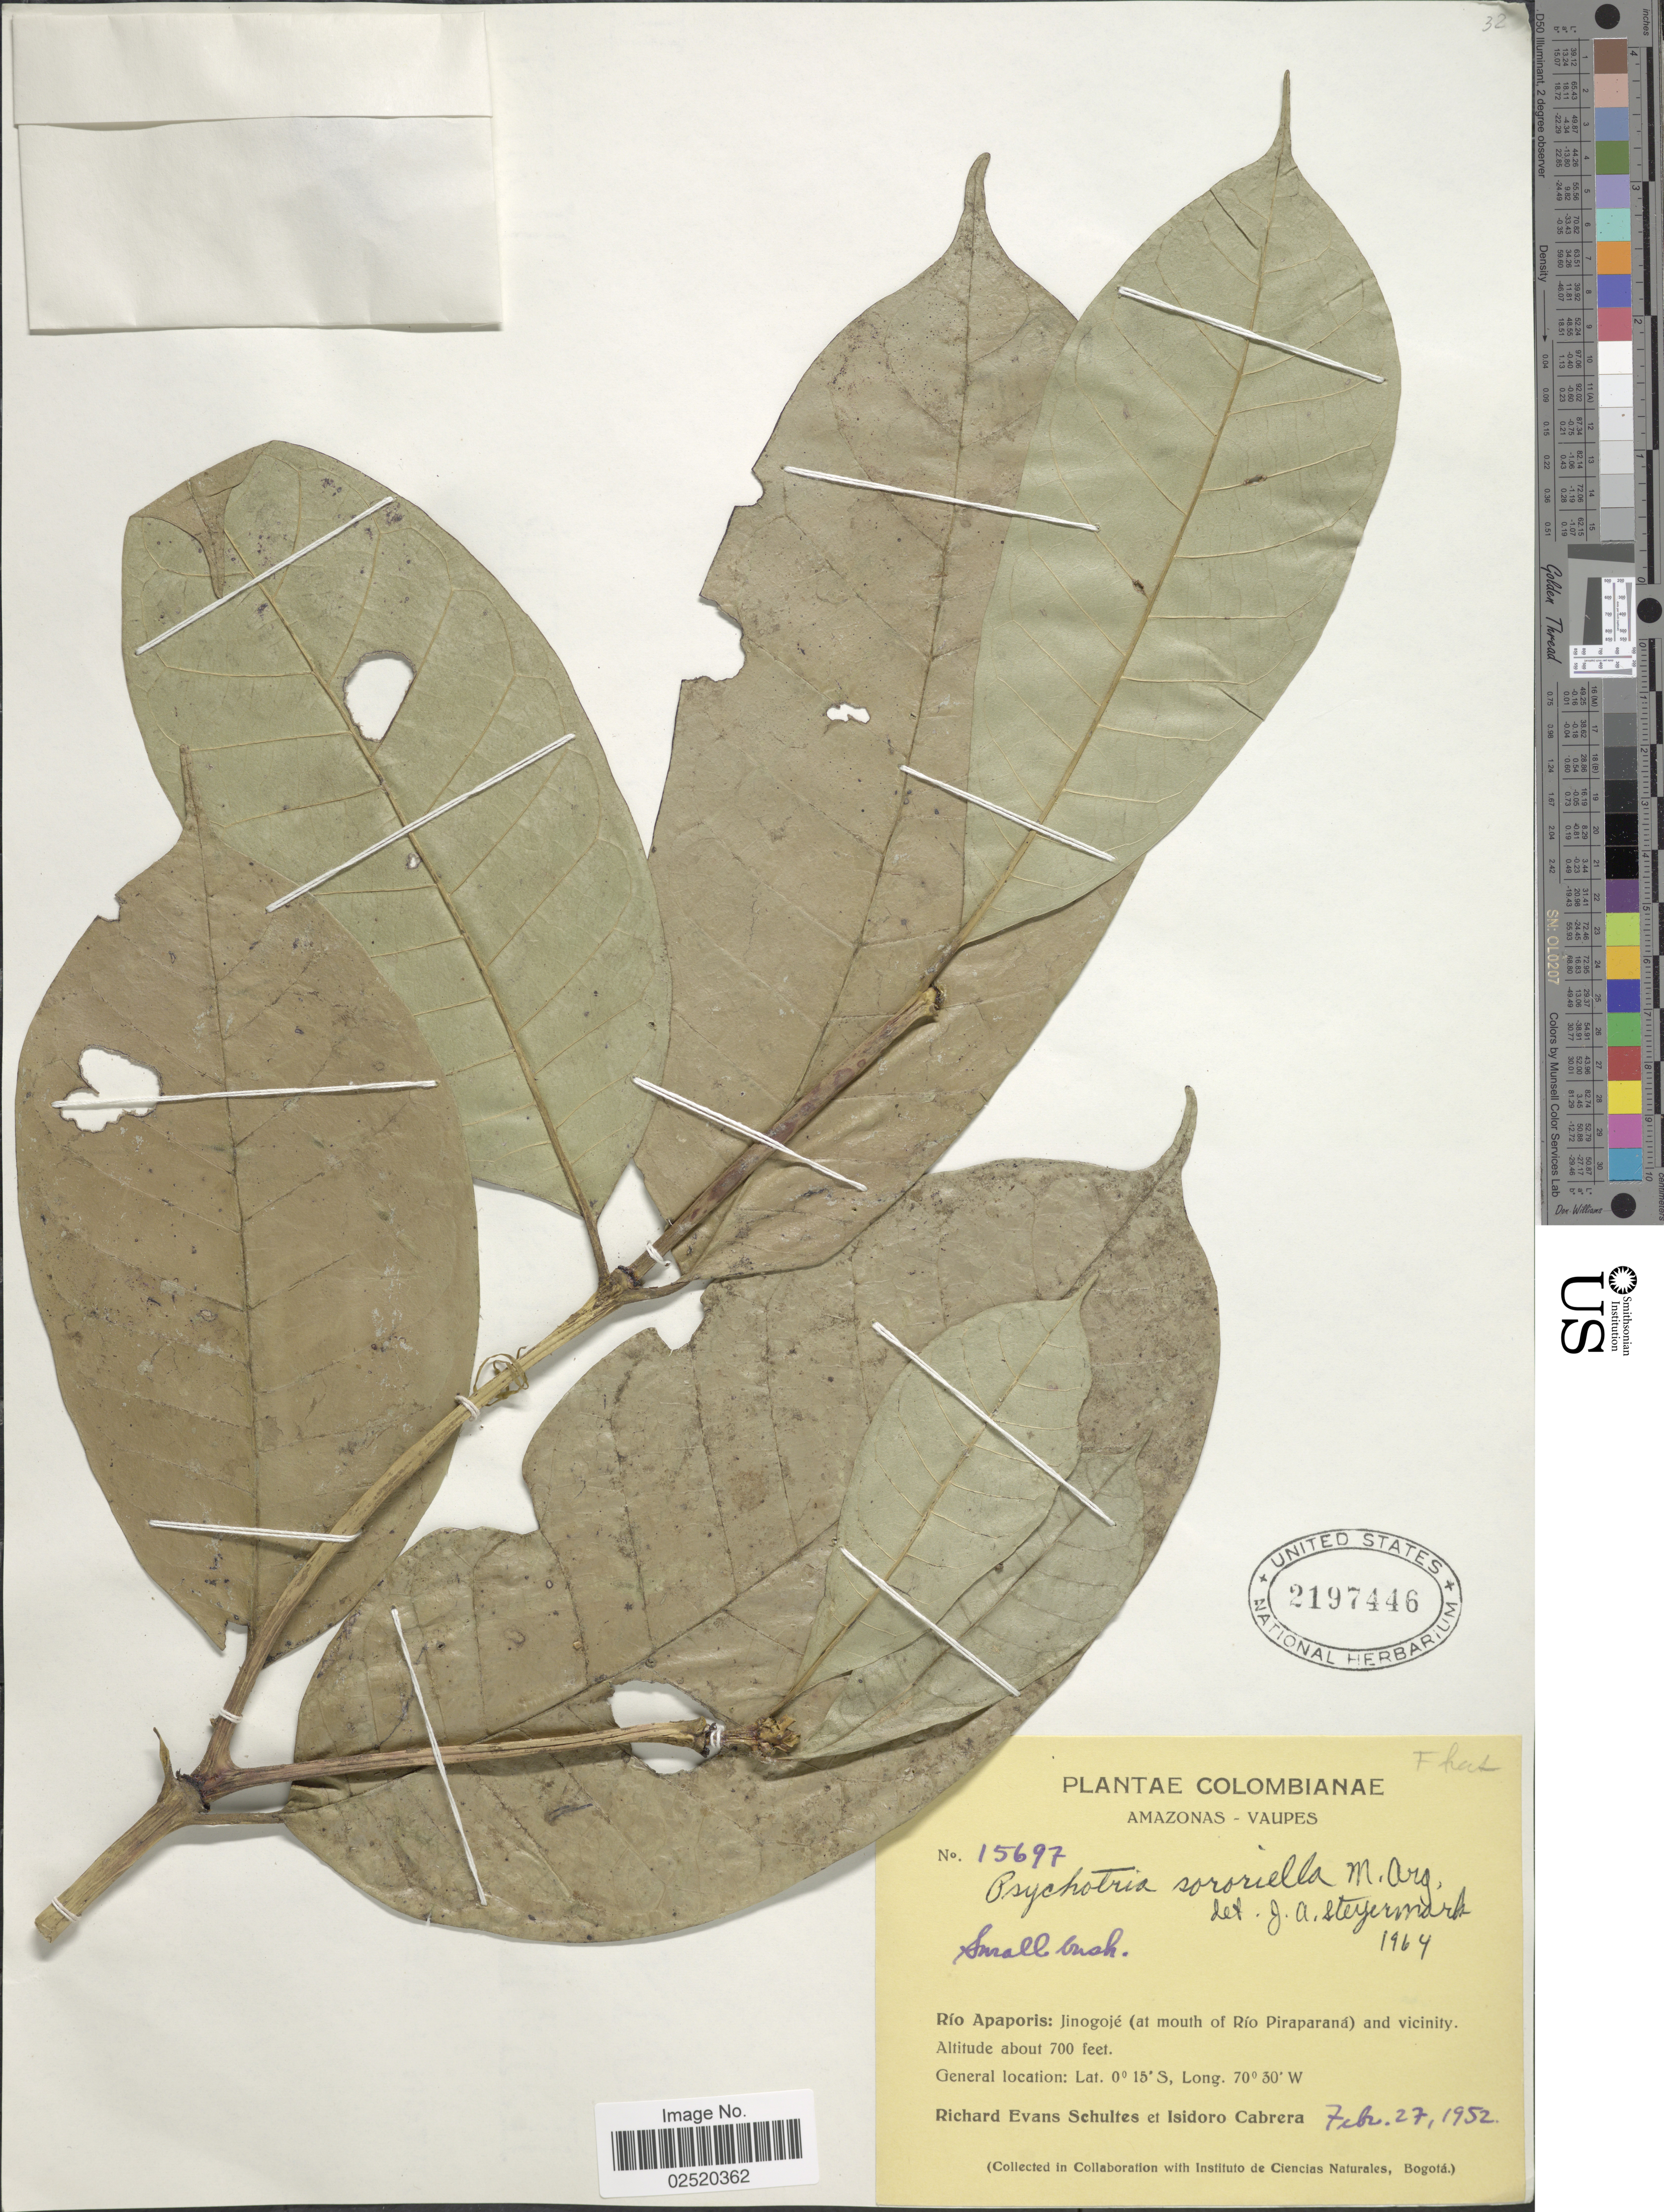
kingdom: Plantae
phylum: Tracheophyta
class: Magnoliopsida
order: Gentianales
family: Rubiaceae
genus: Psychotria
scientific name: Psychotria sororiella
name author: Müll. Arg.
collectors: R. E. Schultes & I. Cabrera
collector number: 15697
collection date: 1952-02-27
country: Colombia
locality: Amazonas-Vaupes, Rio Apaporis: Jinogoje (at mouth of Rio Piraparana) and vicinity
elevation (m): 213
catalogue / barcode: US 2197446